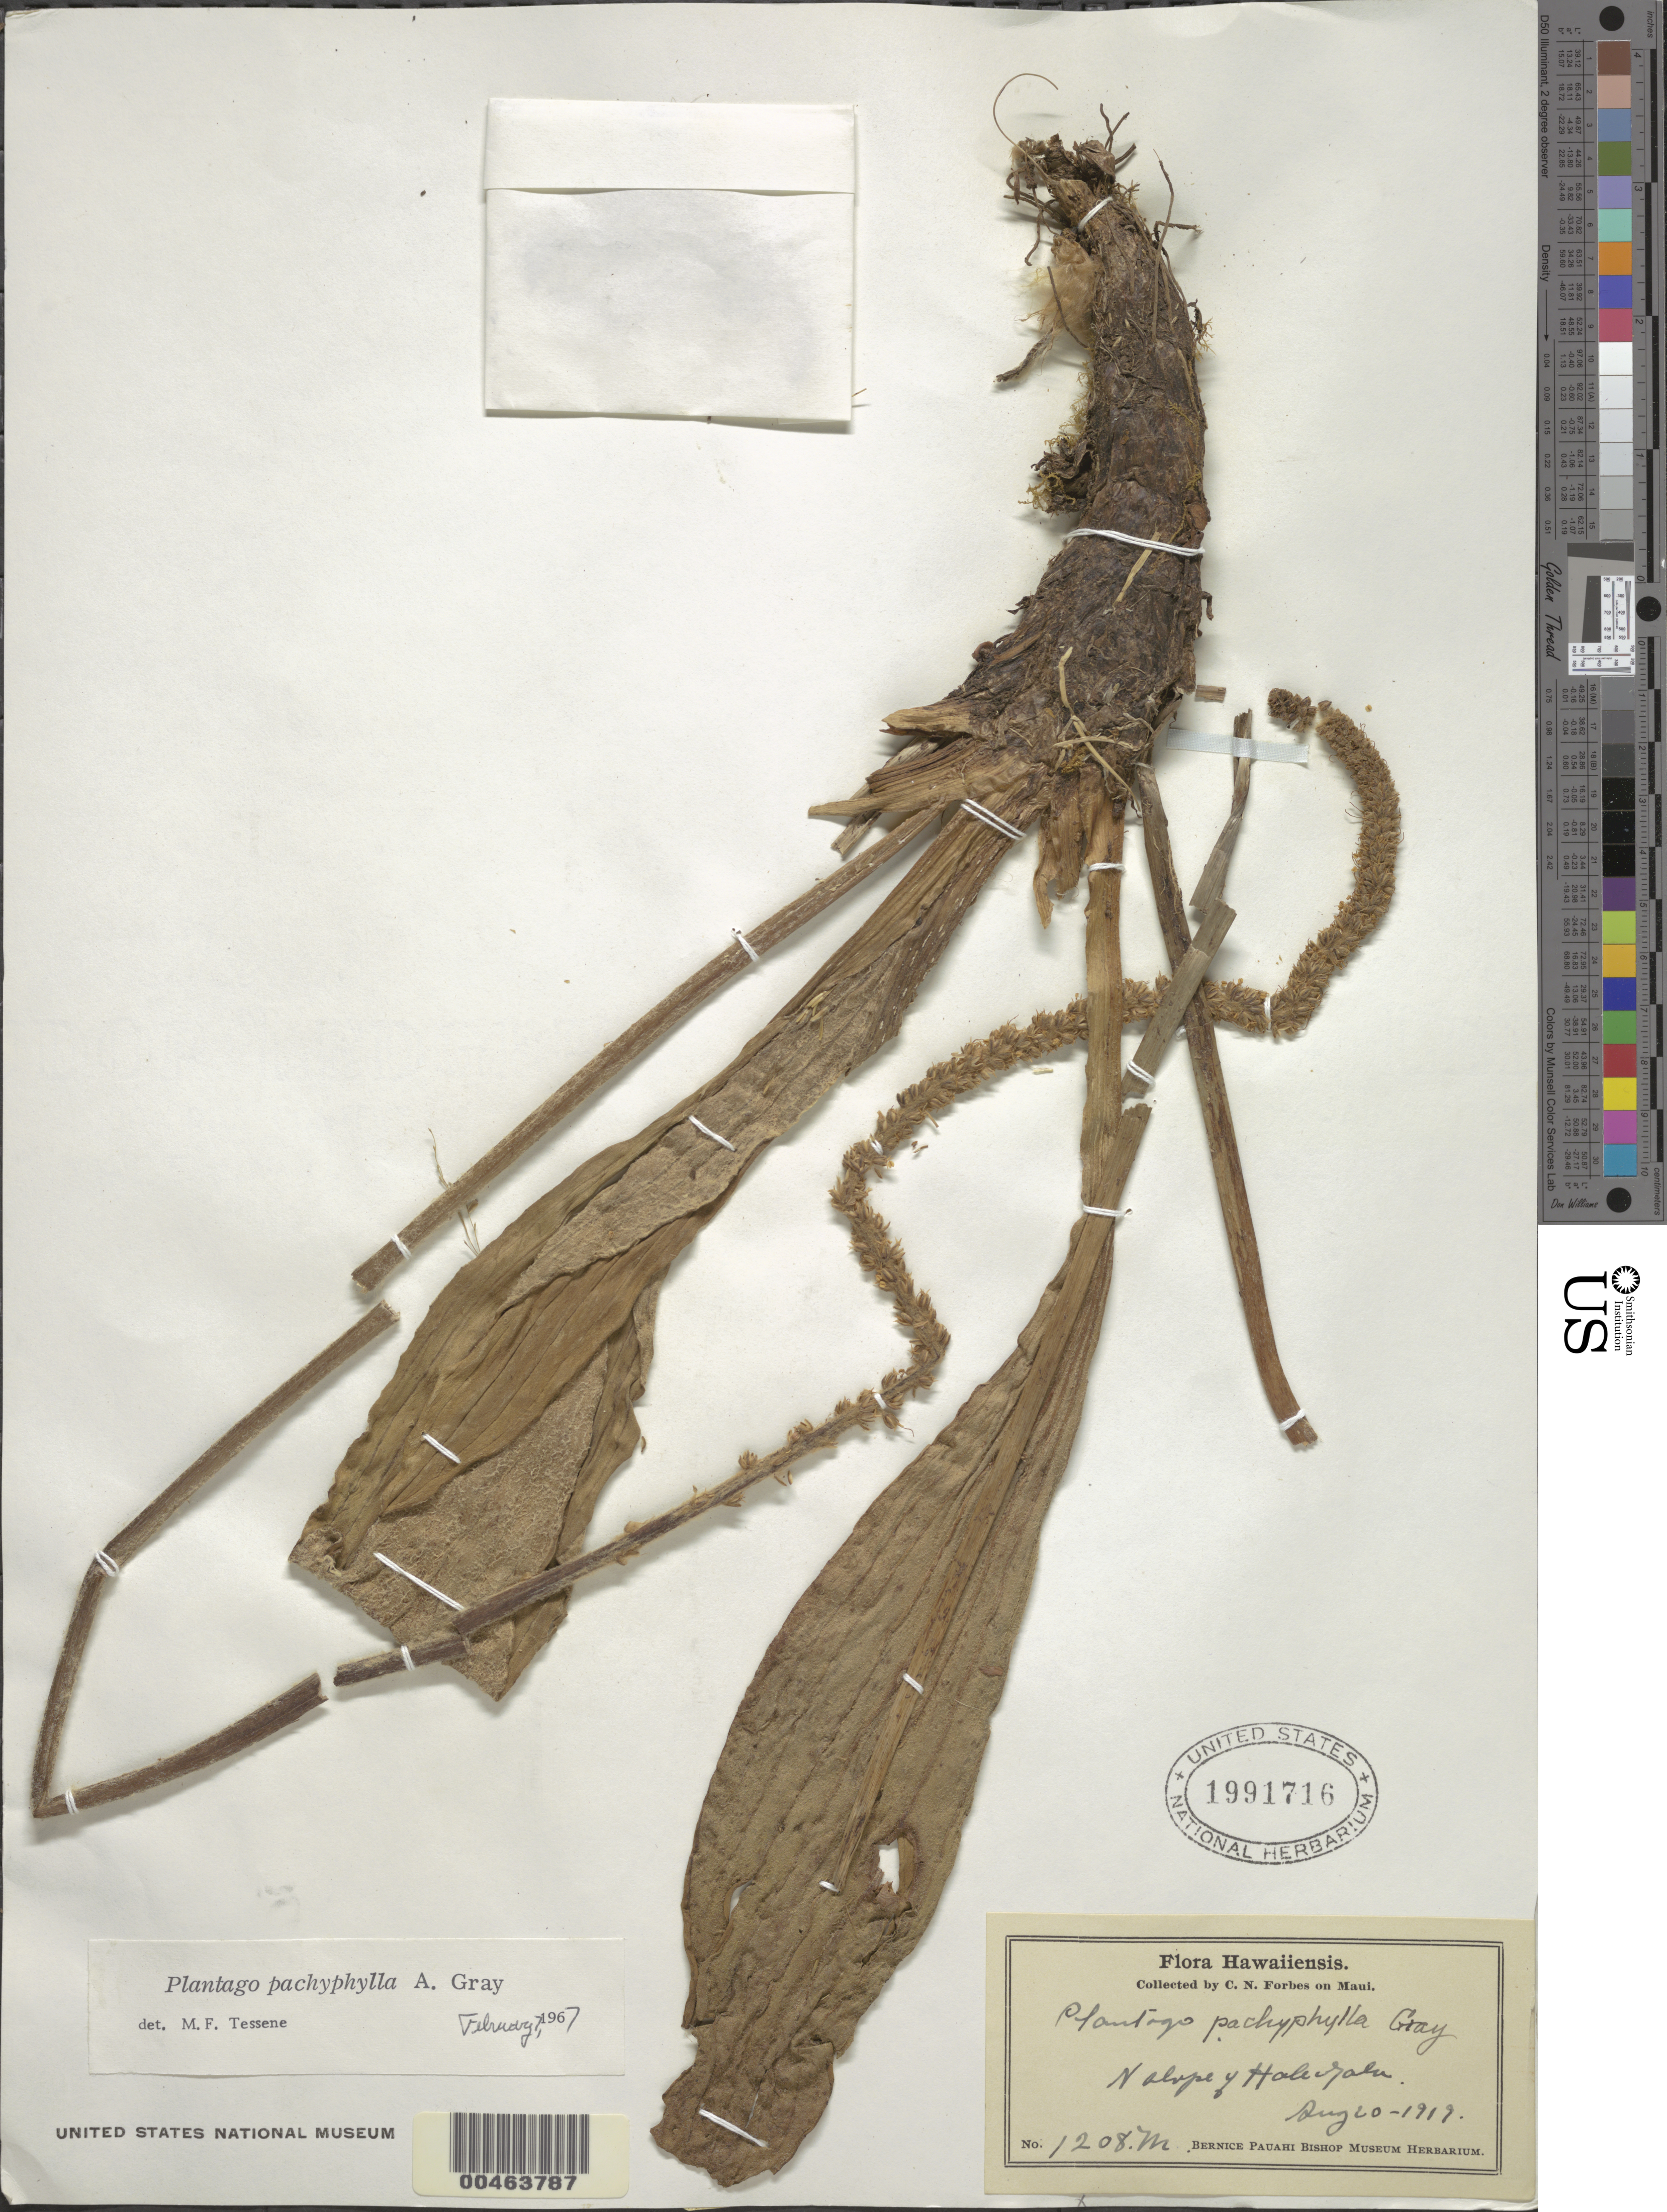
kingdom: Plantae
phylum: Tracheophyta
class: Magnoliopsida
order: Lamiales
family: Plantaginaceae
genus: Plantago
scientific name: Plantago pachyphylla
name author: A. Gray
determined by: Tessene, M. F.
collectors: C. N. Forbes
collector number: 1208.M.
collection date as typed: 20 Aug 1919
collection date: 1919-08-20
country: United States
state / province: Hawaii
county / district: Maui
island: Maui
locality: N slope of Haleakala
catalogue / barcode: US 1991716